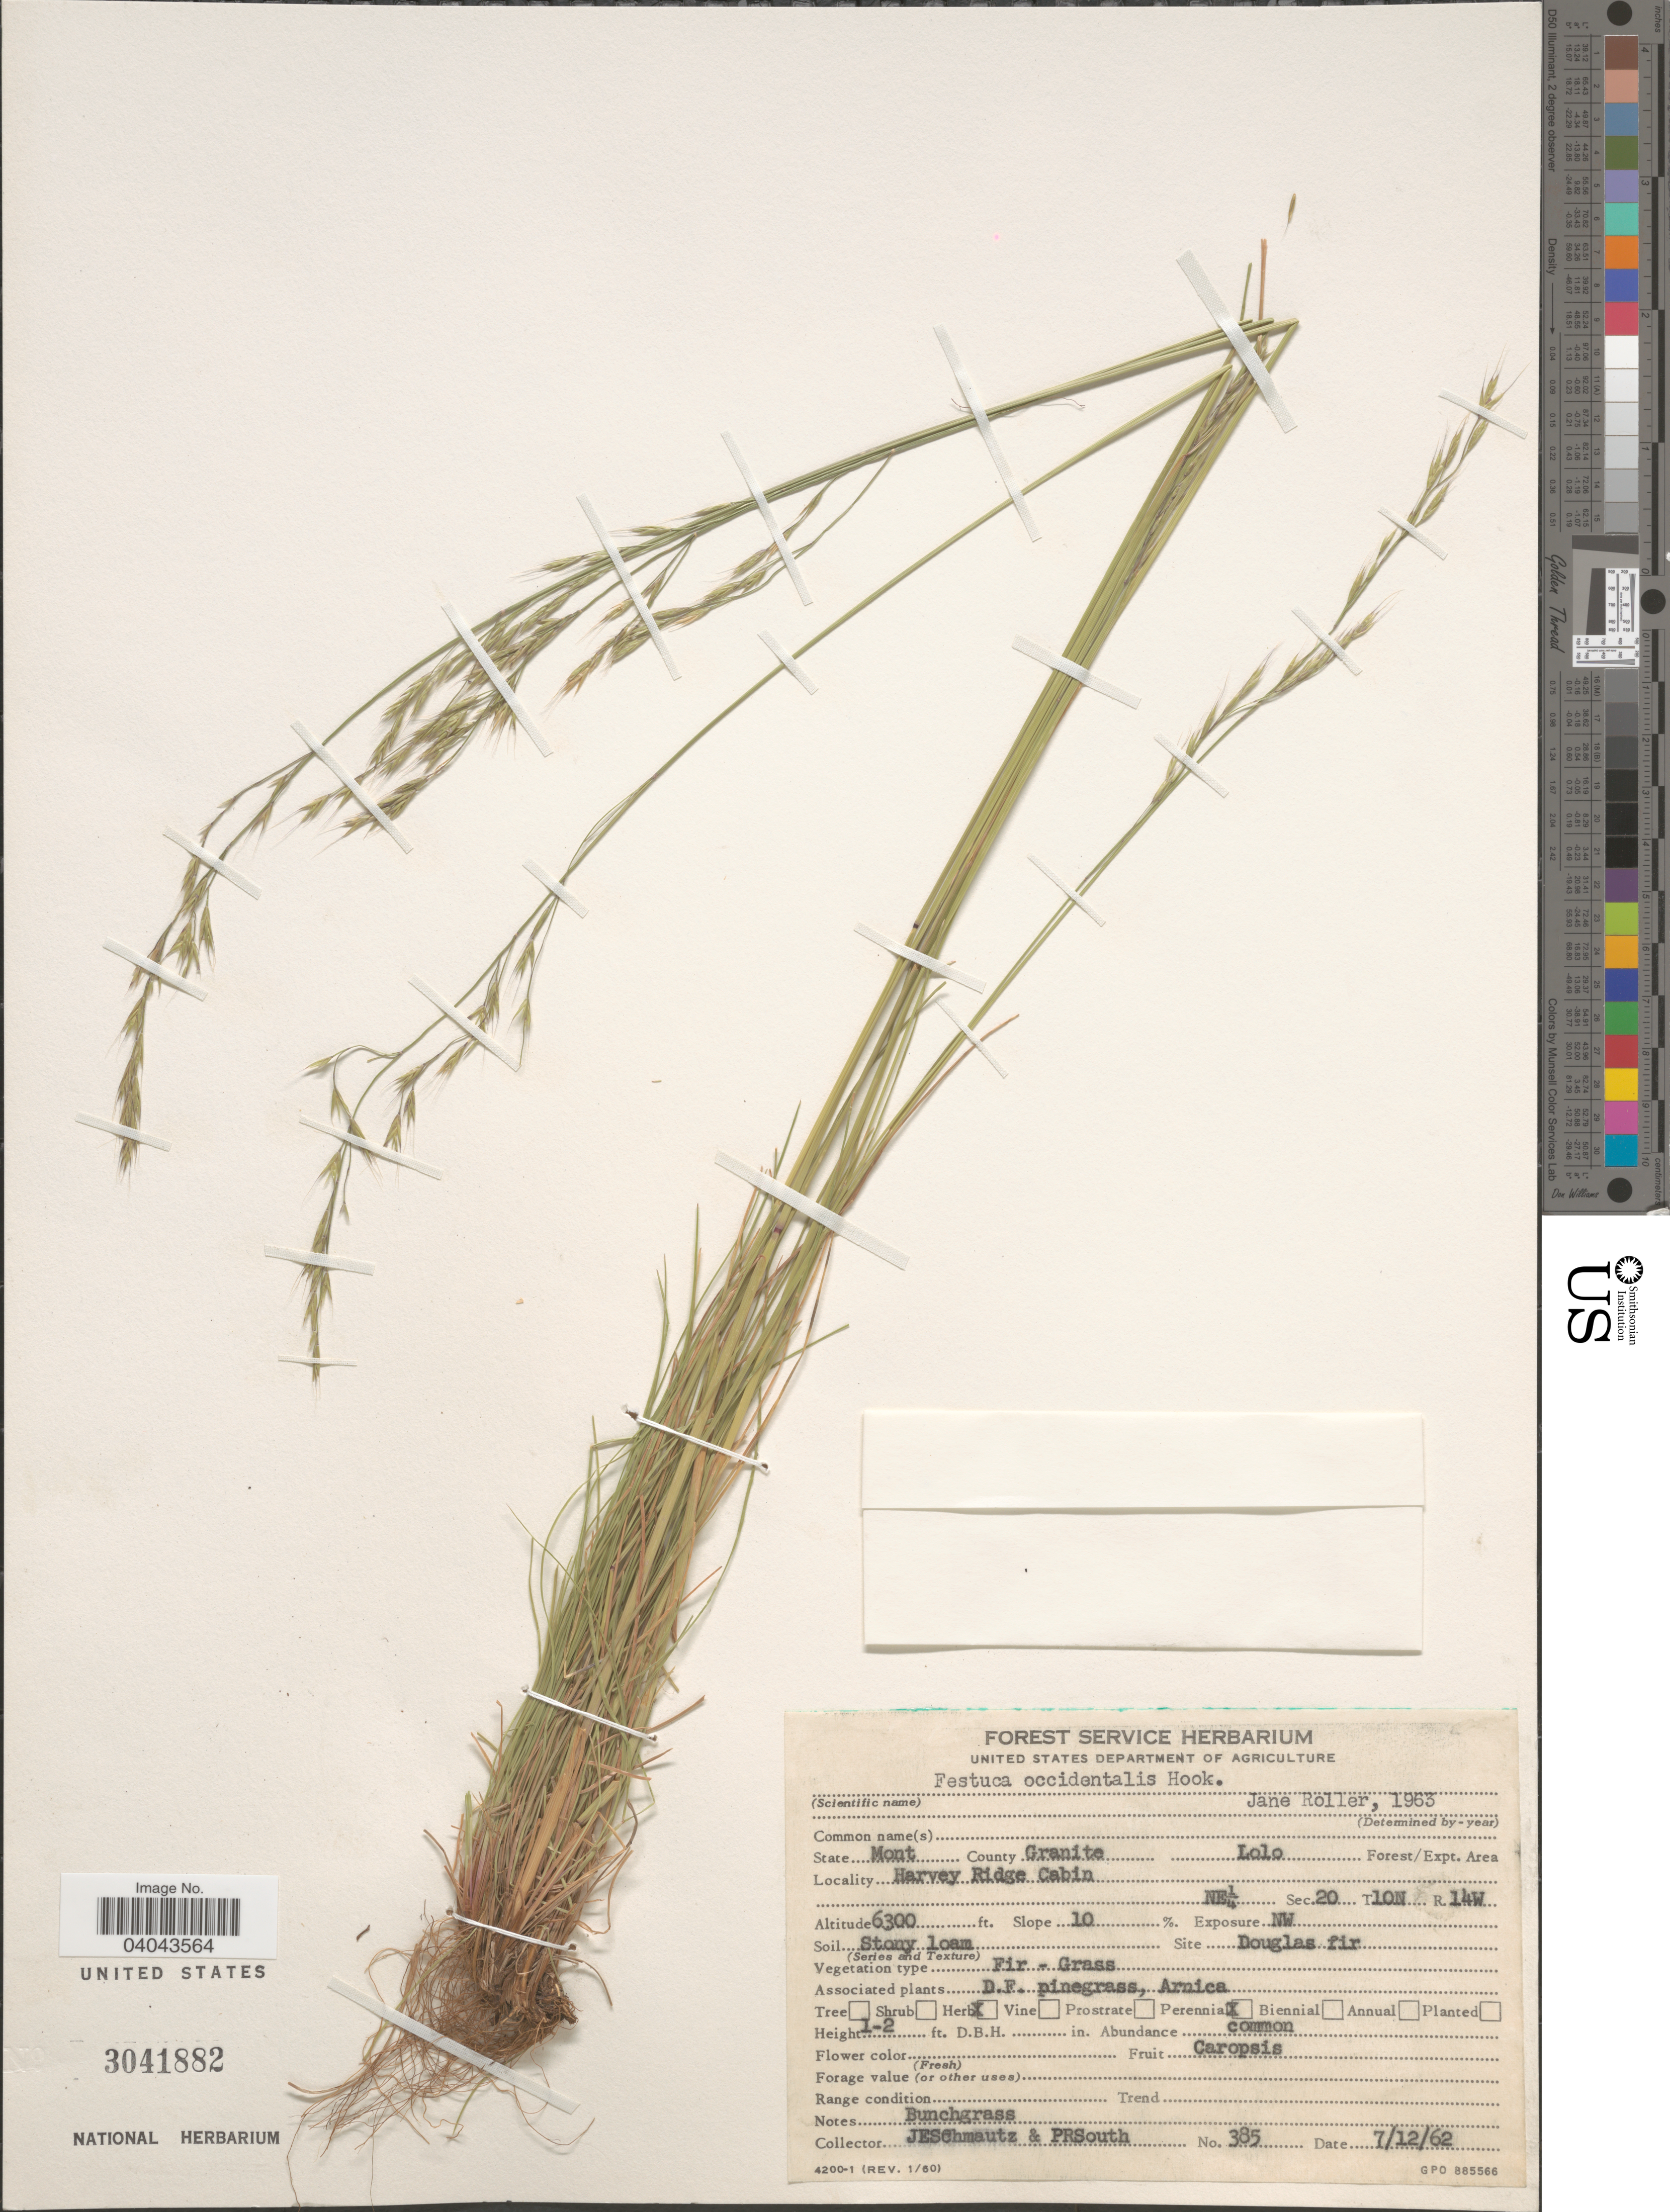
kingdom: Plantae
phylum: Tracheophyta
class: Liliopsida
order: Poales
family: Poaceae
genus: Festuca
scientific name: Festuca occidentalis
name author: Hook.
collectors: J. Schmautz & P. South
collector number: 385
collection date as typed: Transcribed d/m/y: 12/7/62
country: United States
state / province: Montana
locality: County Granite. Lolo Forest/Expt. Area. Harvey Ridge Cabin.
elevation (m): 1920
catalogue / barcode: US 3041882